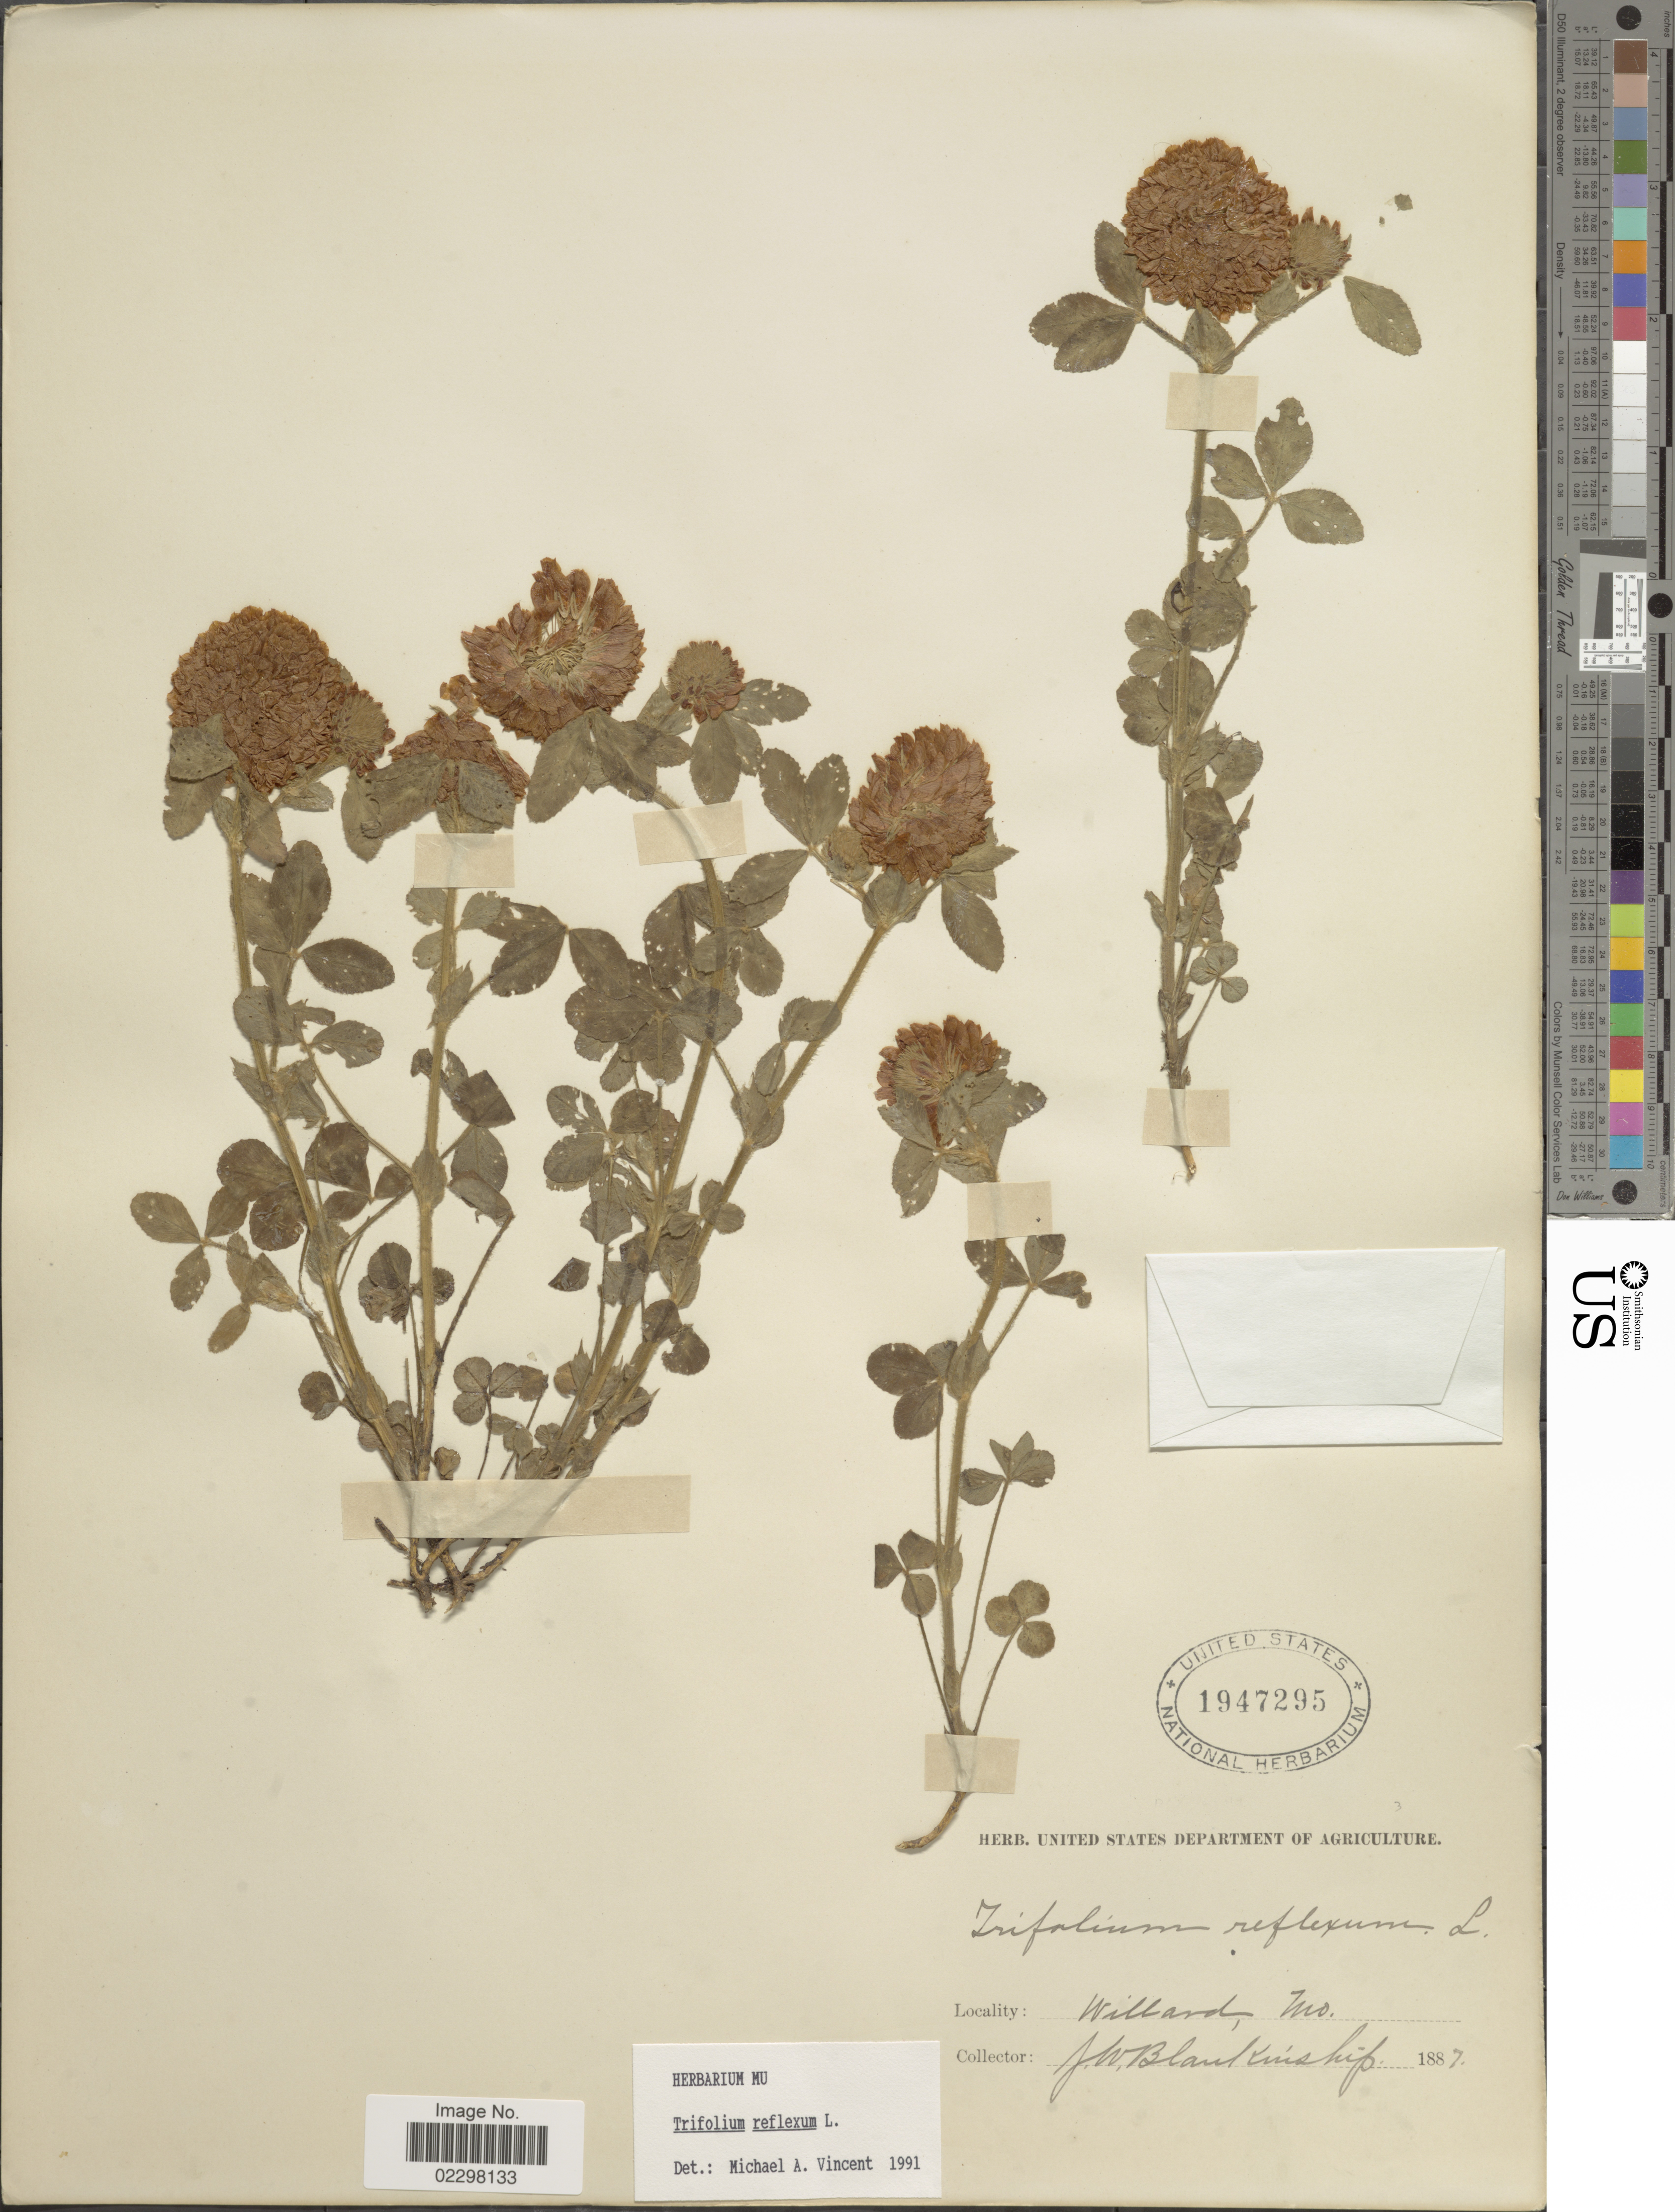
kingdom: Plantae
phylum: Tracheophyta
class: Magnoliopsida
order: Fabales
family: Fabaceae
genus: Trifolium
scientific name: Trifolium reflexum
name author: L.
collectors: J. W. Blankinship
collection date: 1887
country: United States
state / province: Missouri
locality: Willard.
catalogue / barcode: US 1947295